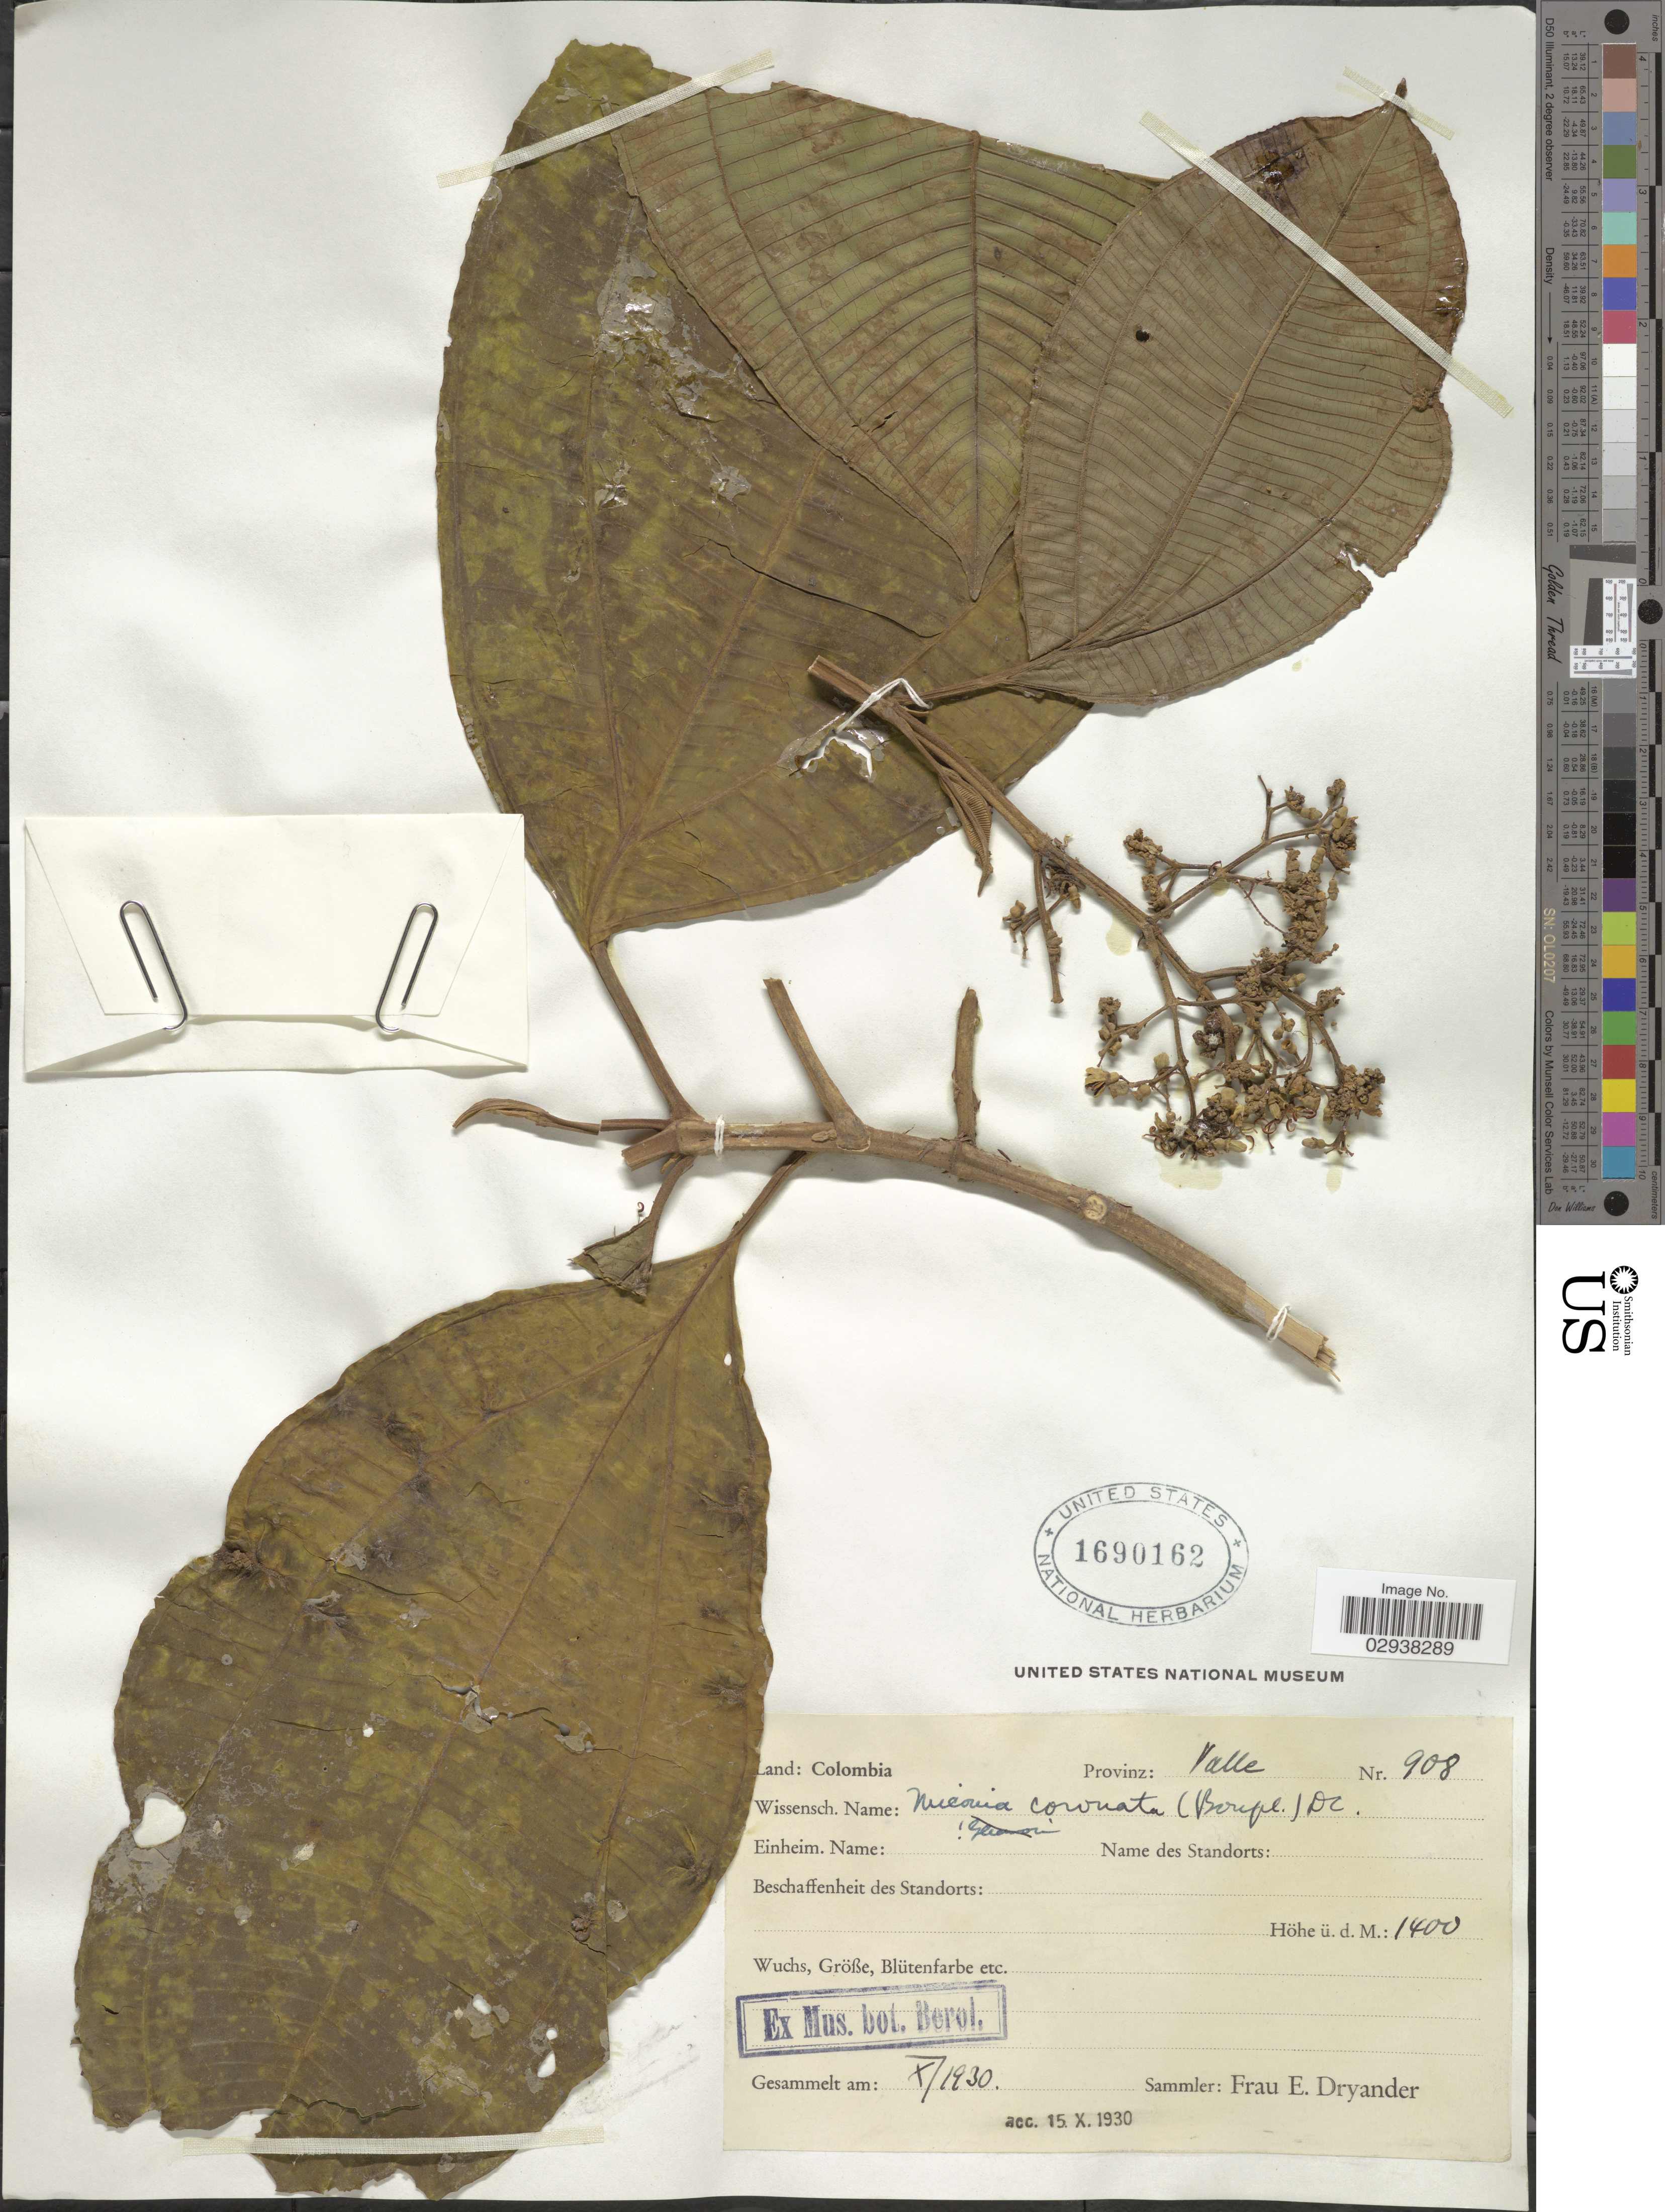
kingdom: Plantae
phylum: Tracheophyta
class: Magnoliopsida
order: Myrtales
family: Melastomataceae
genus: Miconia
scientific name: Miconia coronata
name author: (Bonpl.) DC.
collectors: F. Dryander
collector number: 908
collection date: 1930-10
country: Colombia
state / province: Valle del Cauca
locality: Provinz: Valle.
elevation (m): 1400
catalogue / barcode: US 1690162